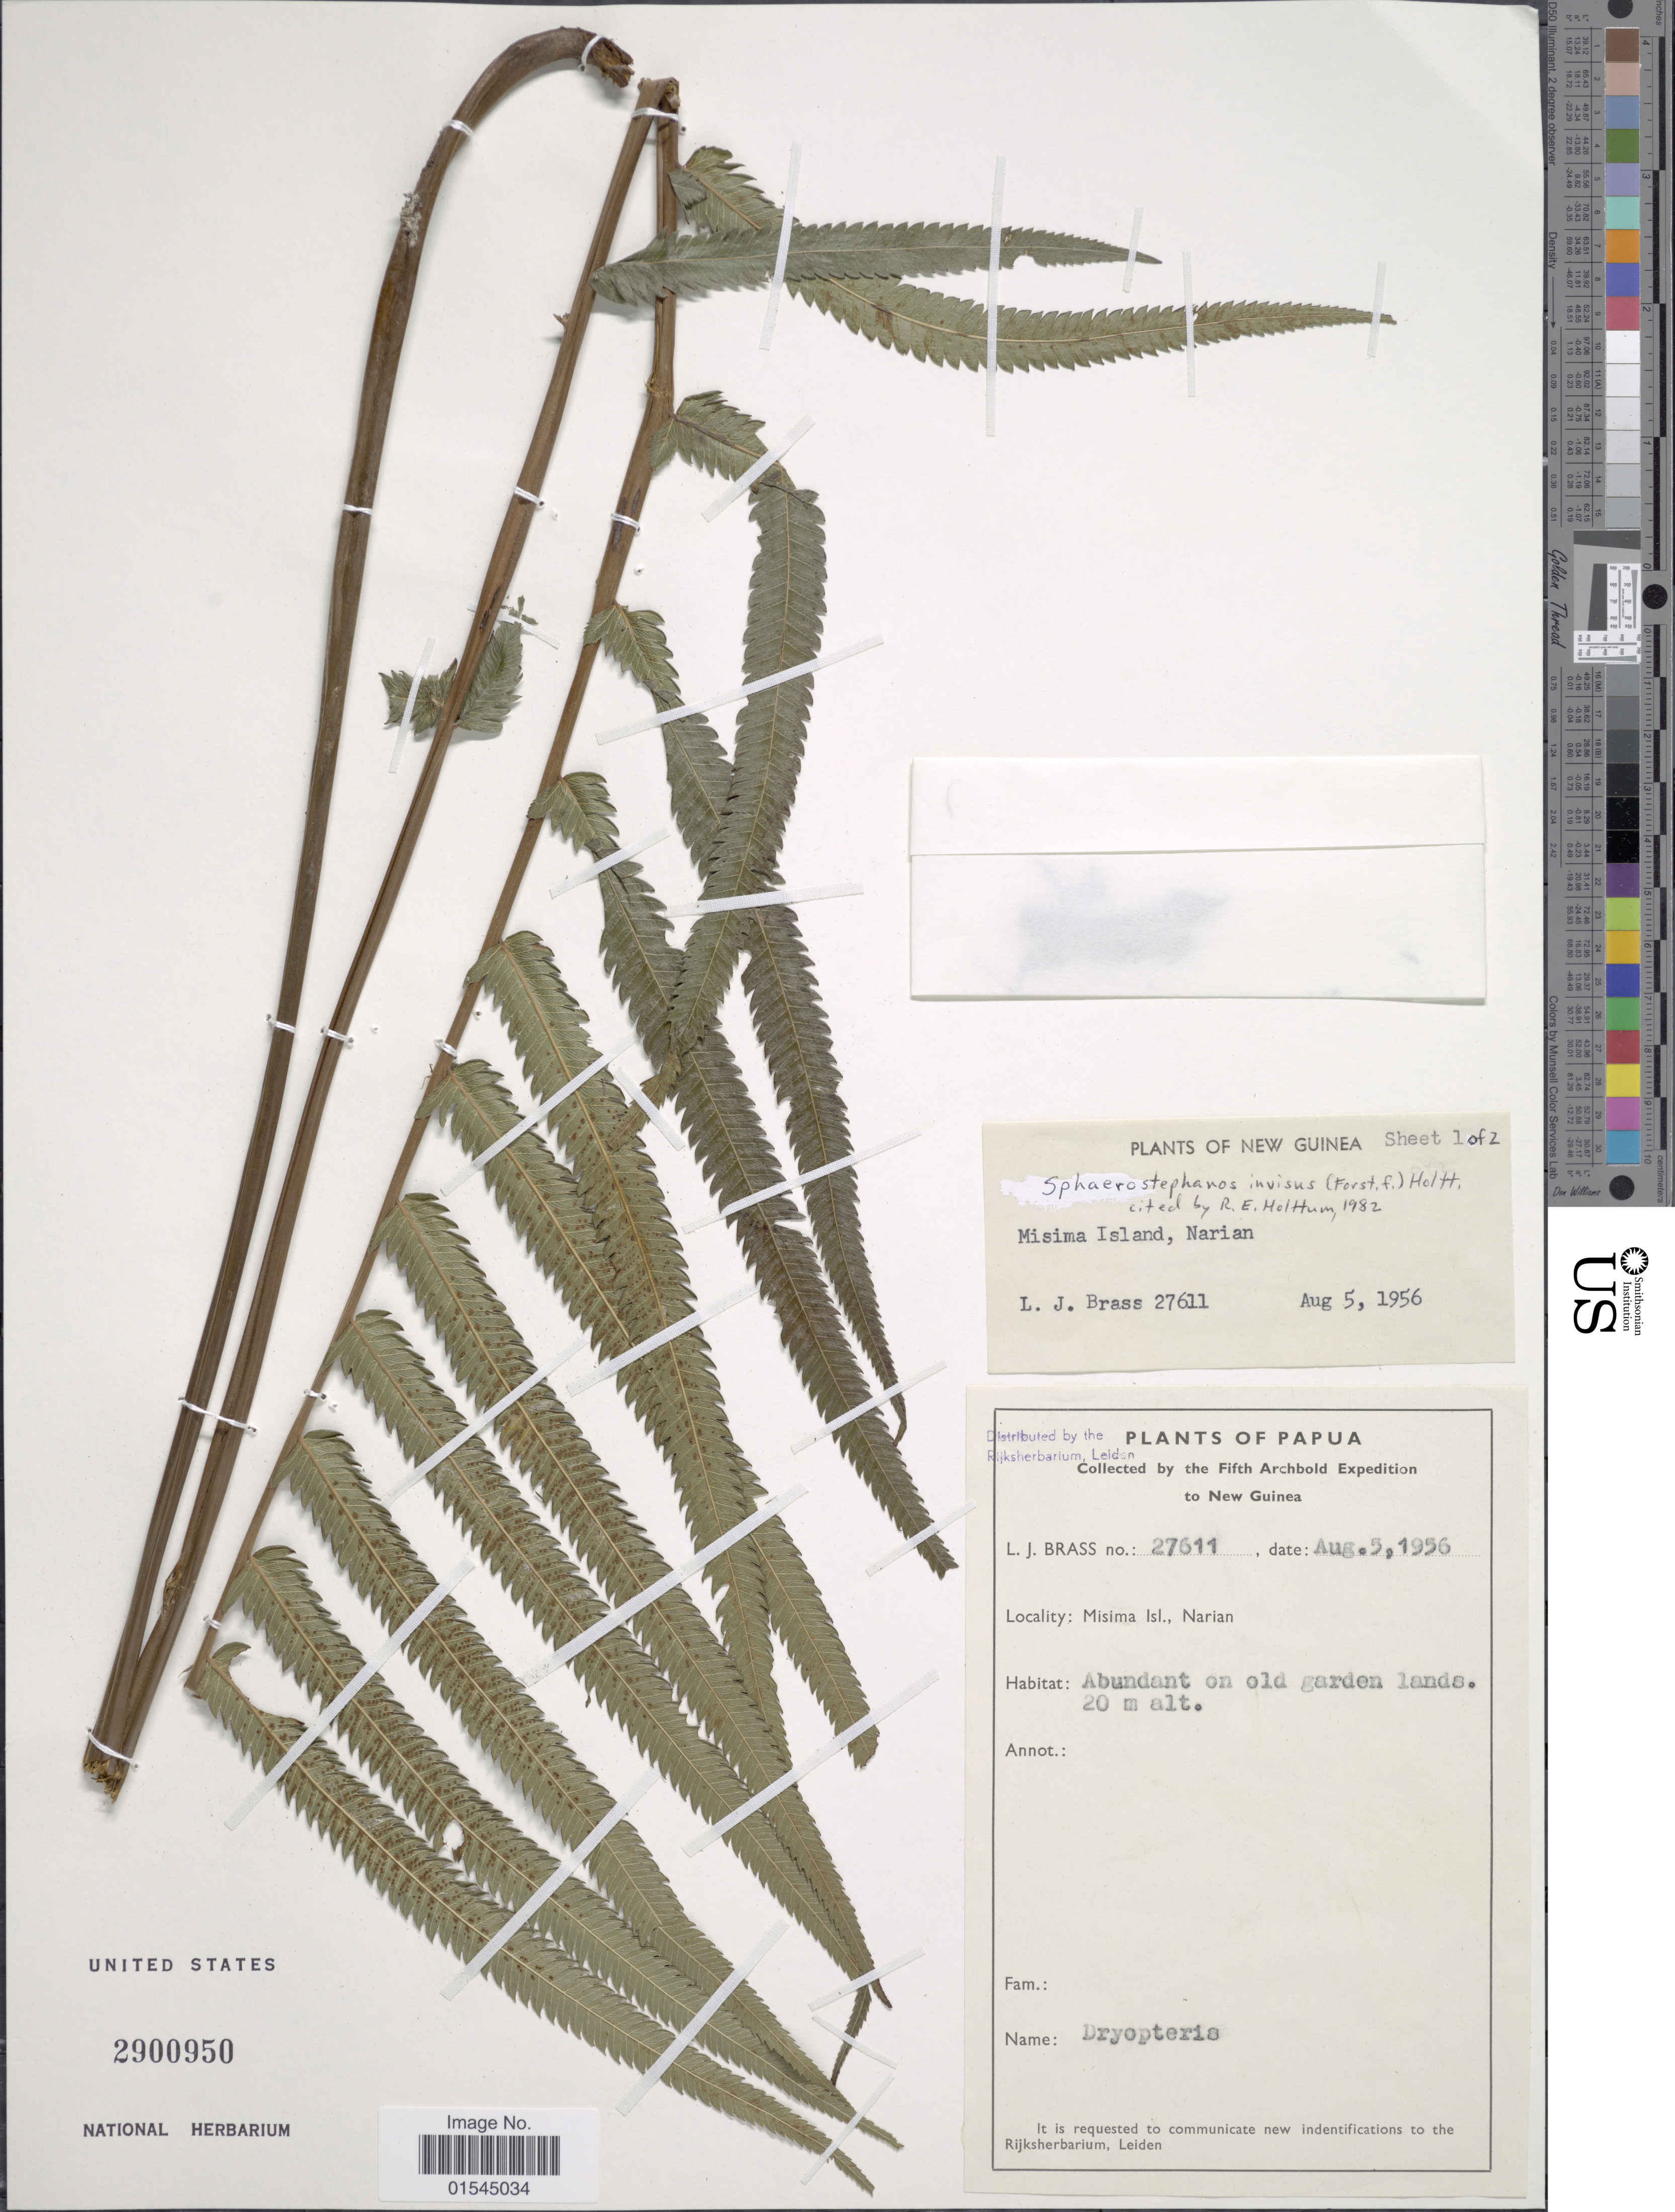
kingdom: Plantae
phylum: Tracheophyta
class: Polypodiopsida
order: Polypodiales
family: Thelypteridaceae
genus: Sphaerostephanos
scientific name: Sphaerostephanos invisus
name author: (G. Forst.) Holttum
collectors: L. J. Brass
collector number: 27611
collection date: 1956-08-05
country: Papua New Guinea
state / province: Milne Bay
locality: Misima Isl., Narian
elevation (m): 20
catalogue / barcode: US 2900950